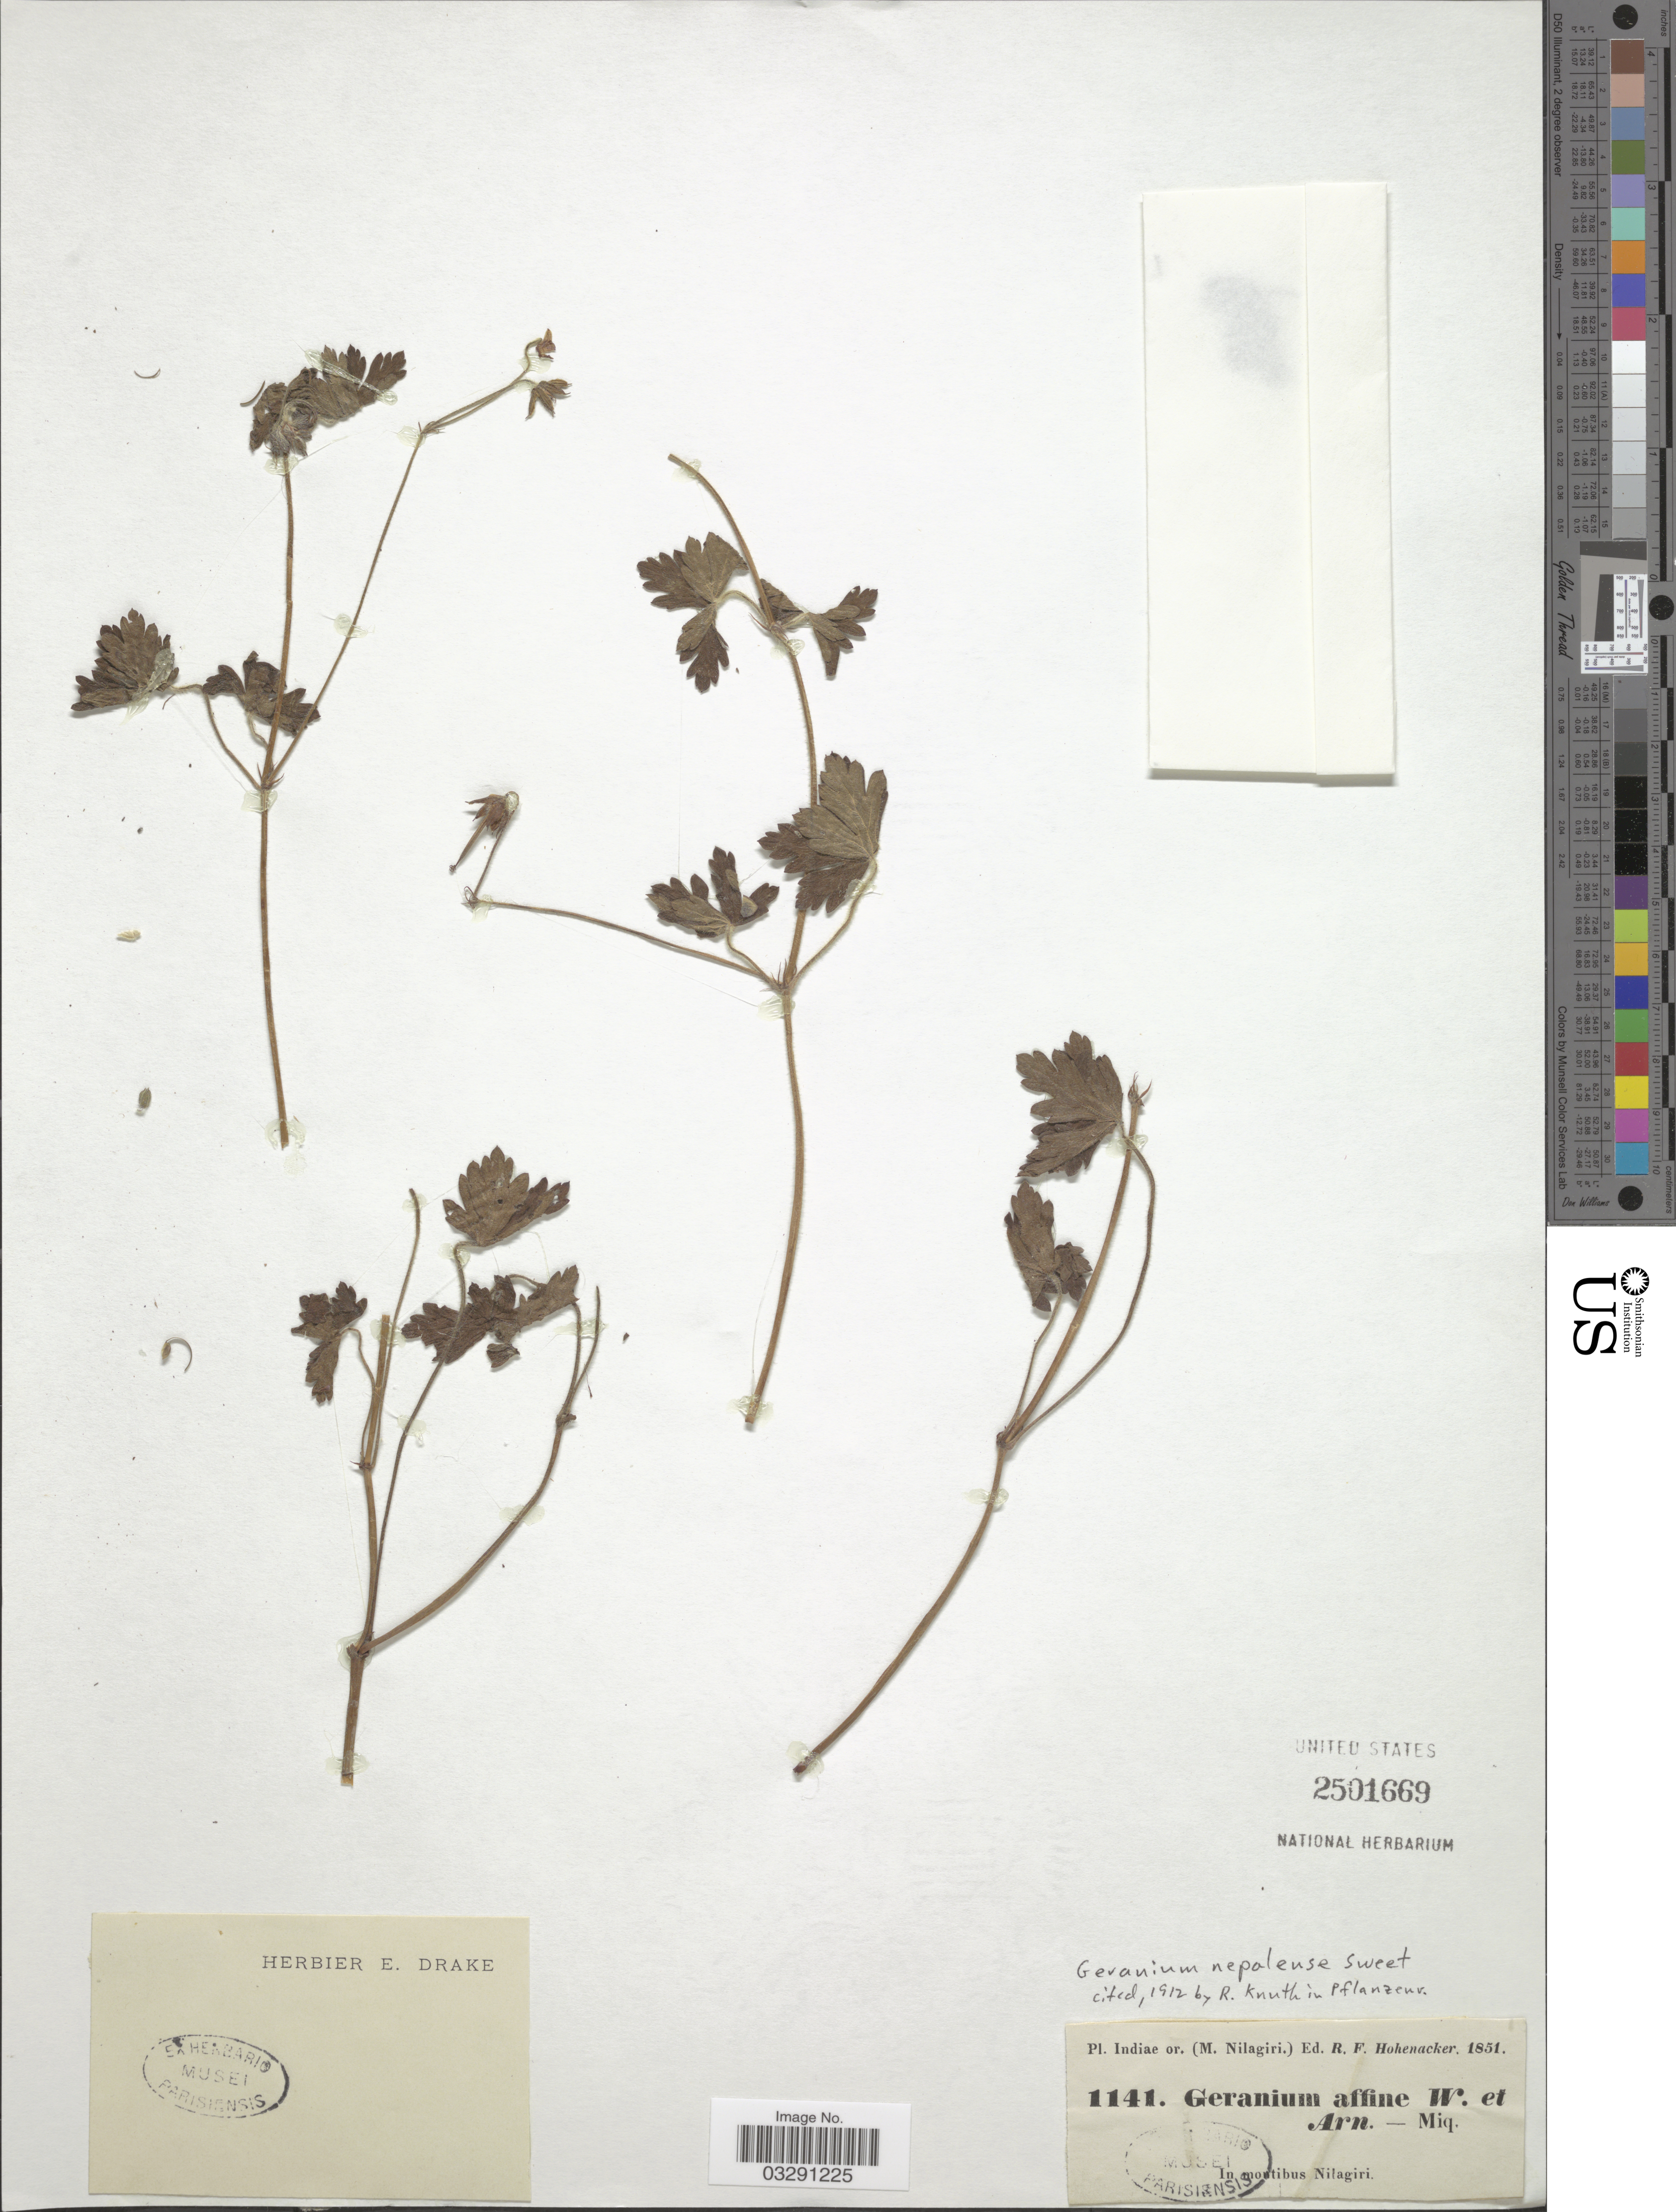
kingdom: Plantae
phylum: Tracheophyta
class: Magnoliopsida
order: Geraniales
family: Geraniaceae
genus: Geranium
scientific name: Geranium nepalense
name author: Sweet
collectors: R. F. Hohenacker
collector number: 1141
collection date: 1851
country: India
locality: Indiae or. (M. Nilagiri.), In montibus Nilagiri.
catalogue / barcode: US 2501669